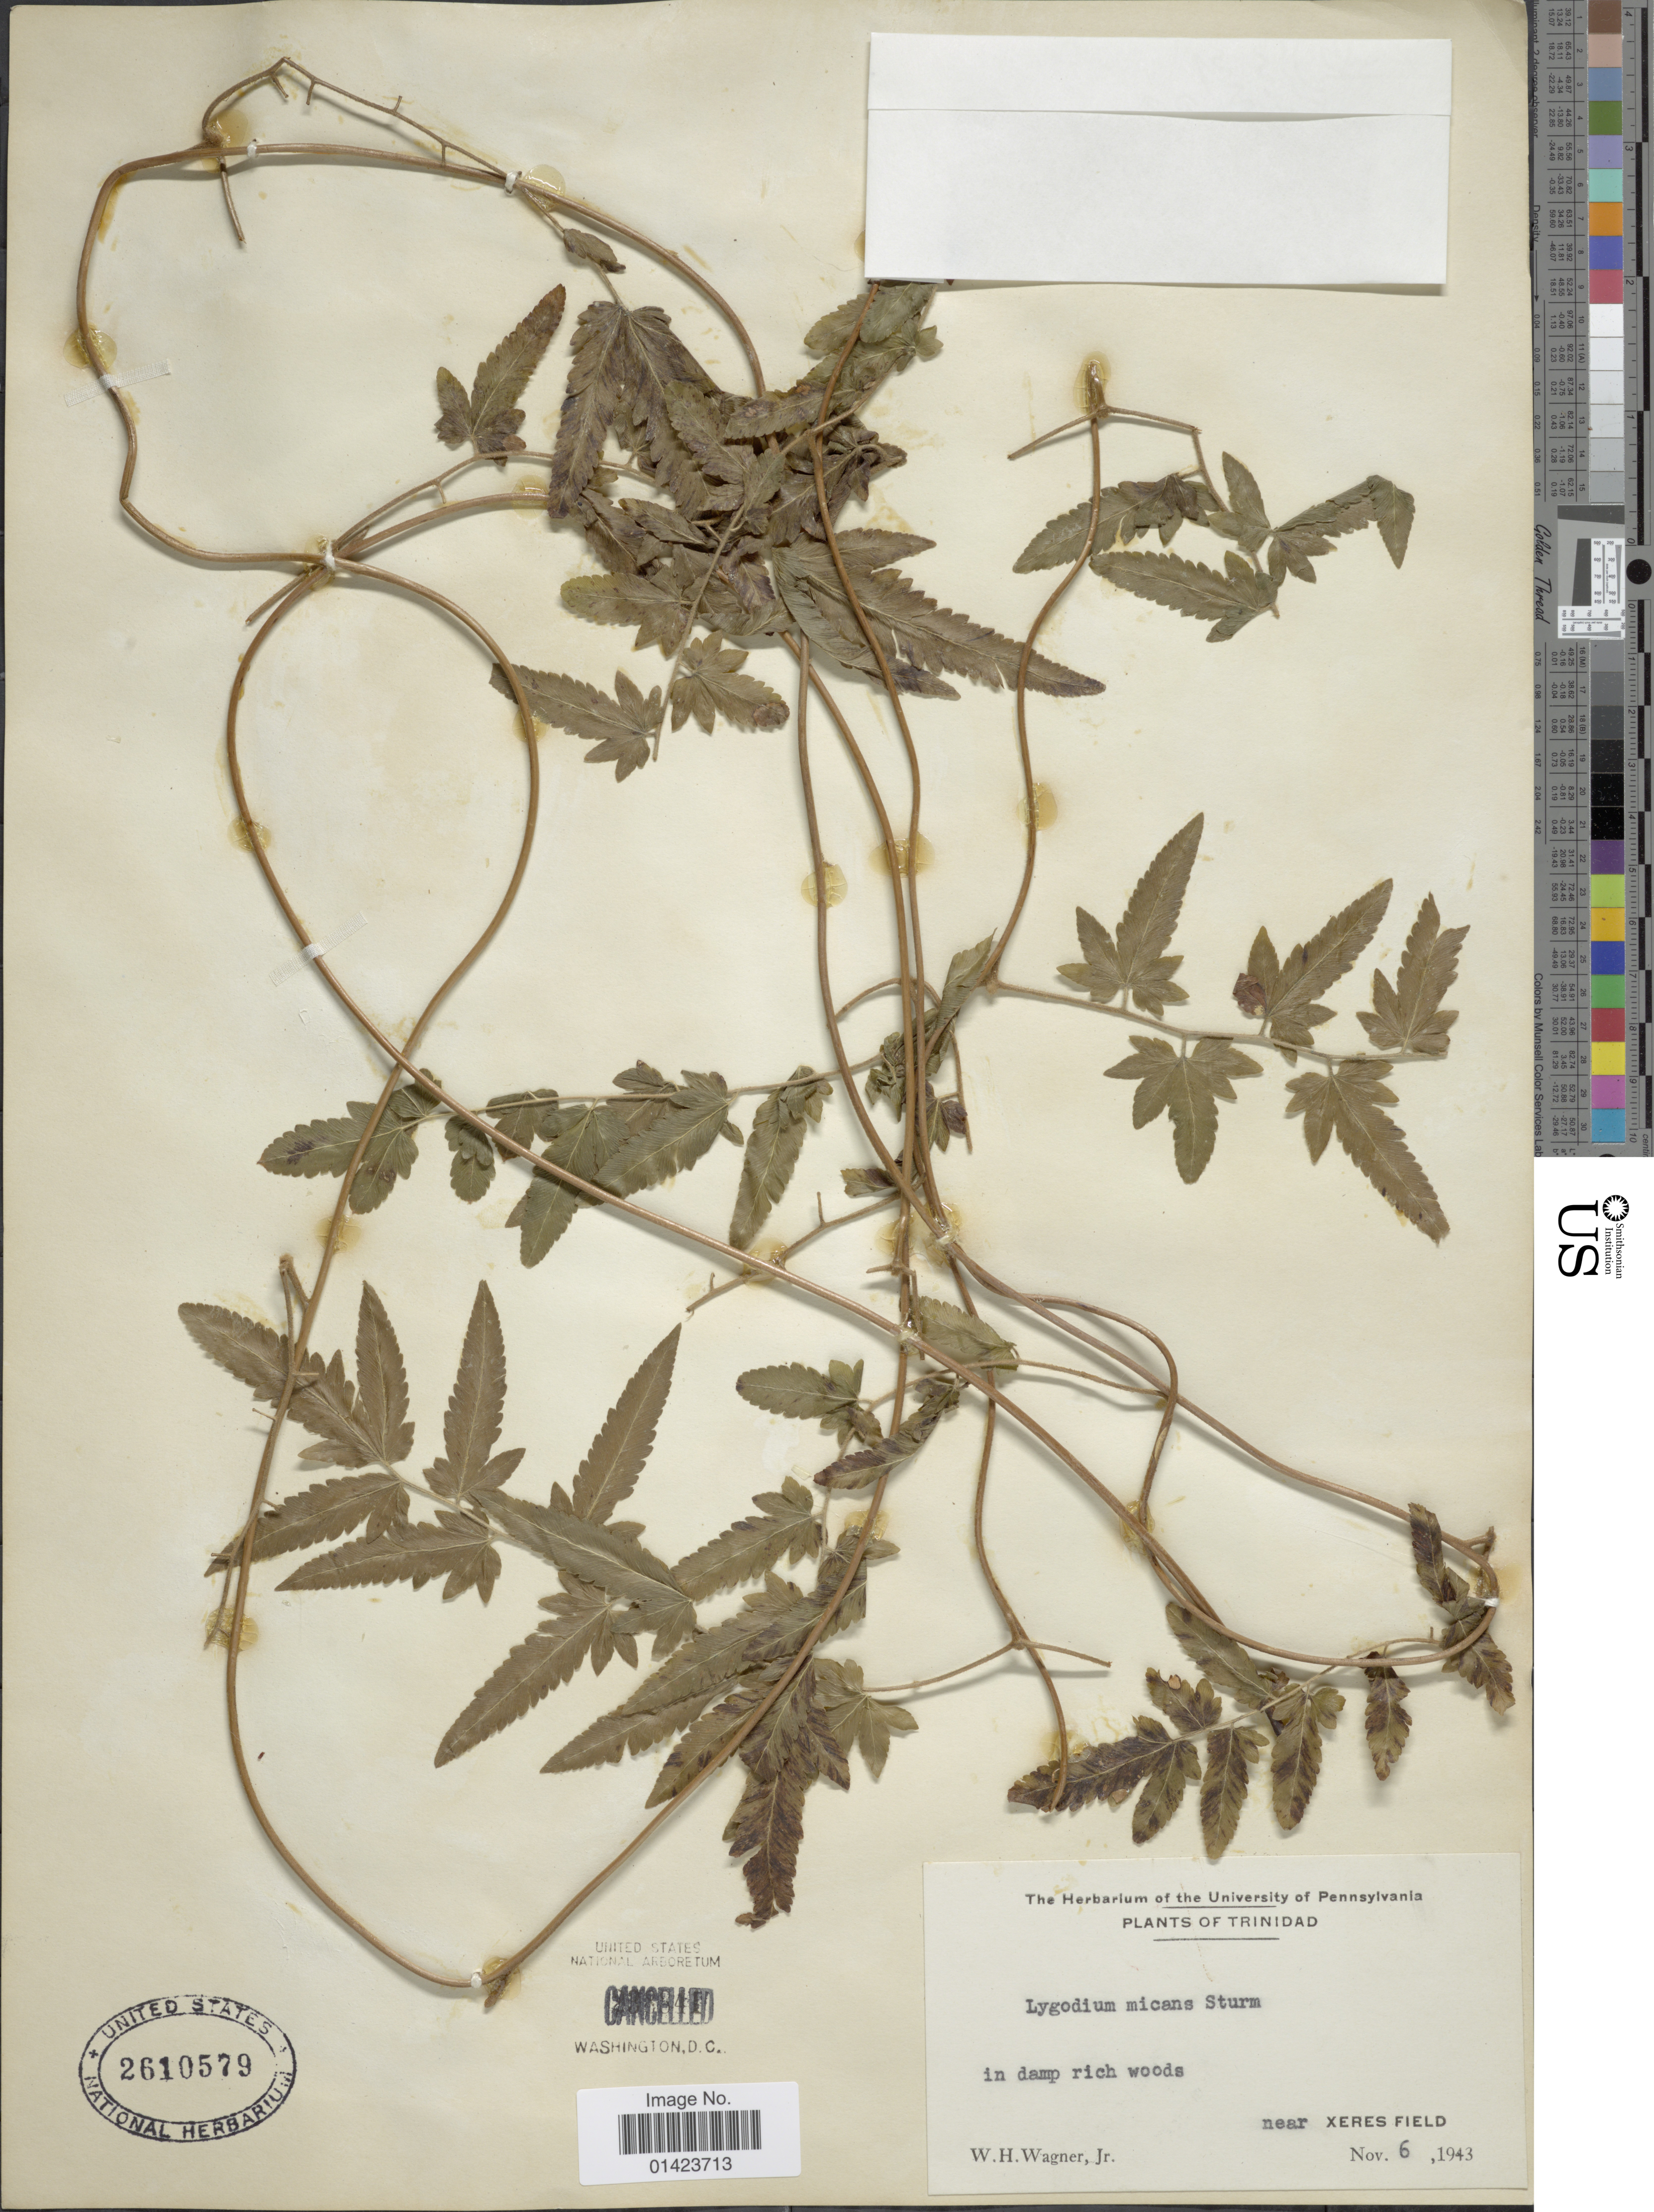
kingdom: Plantae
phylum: Tracheophyta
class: Polypodiopsida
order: Schizaeales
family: Lygodiaceae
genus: Lygodium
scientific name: Lygodium venustum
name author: Sw.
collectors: W. H. Wagner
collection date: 1943-11-06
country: Trinidad and Tobago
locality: Trinidad in damp rich woods, near Xeres Field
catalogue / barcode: US 2610579